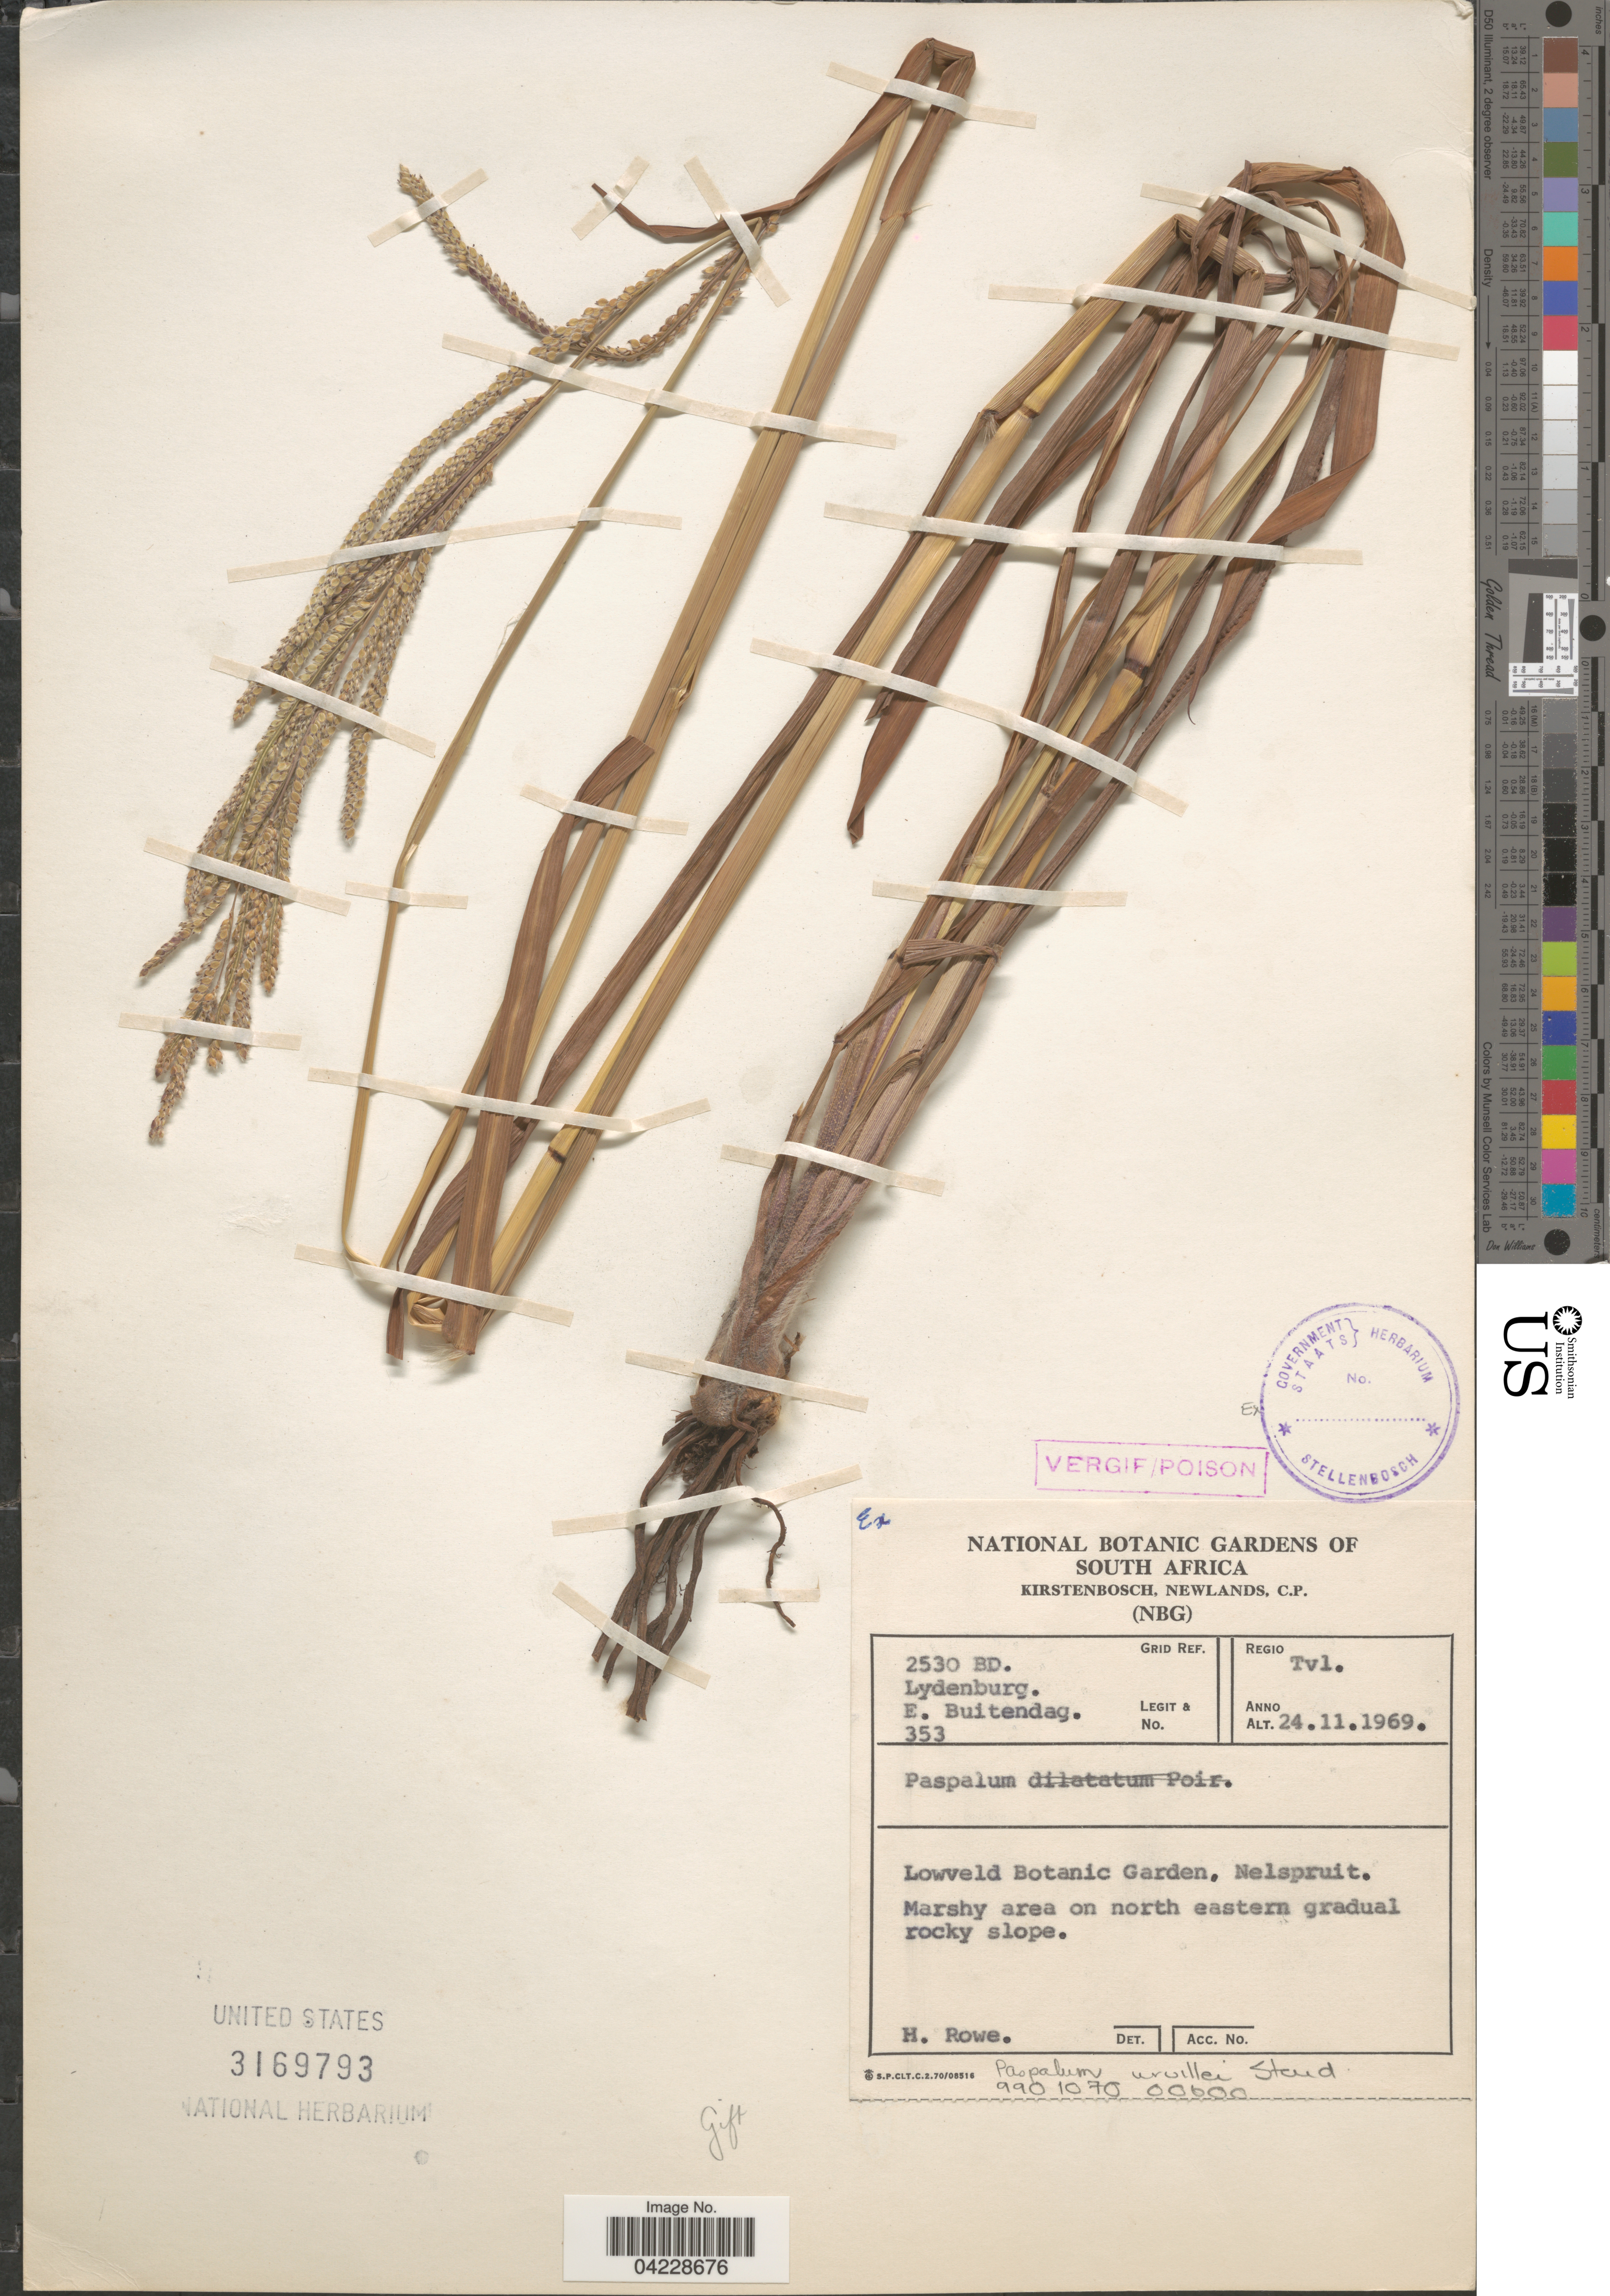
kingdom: Plantae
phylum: Tracheophyta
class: Liliopsida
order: Poales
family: Poaceae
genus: Paspalum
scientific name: Paspalum sp.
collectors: E. Buitendag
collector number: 353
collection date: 1969-11-24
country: South Africa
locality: Grid Ref. 2530 BD. Lydenburg. Regio Tvl. Lowveld Botanic Garden, Nelspruit. Marshy area on north eastern gradual rocky slopes.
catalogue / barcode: US 3169793